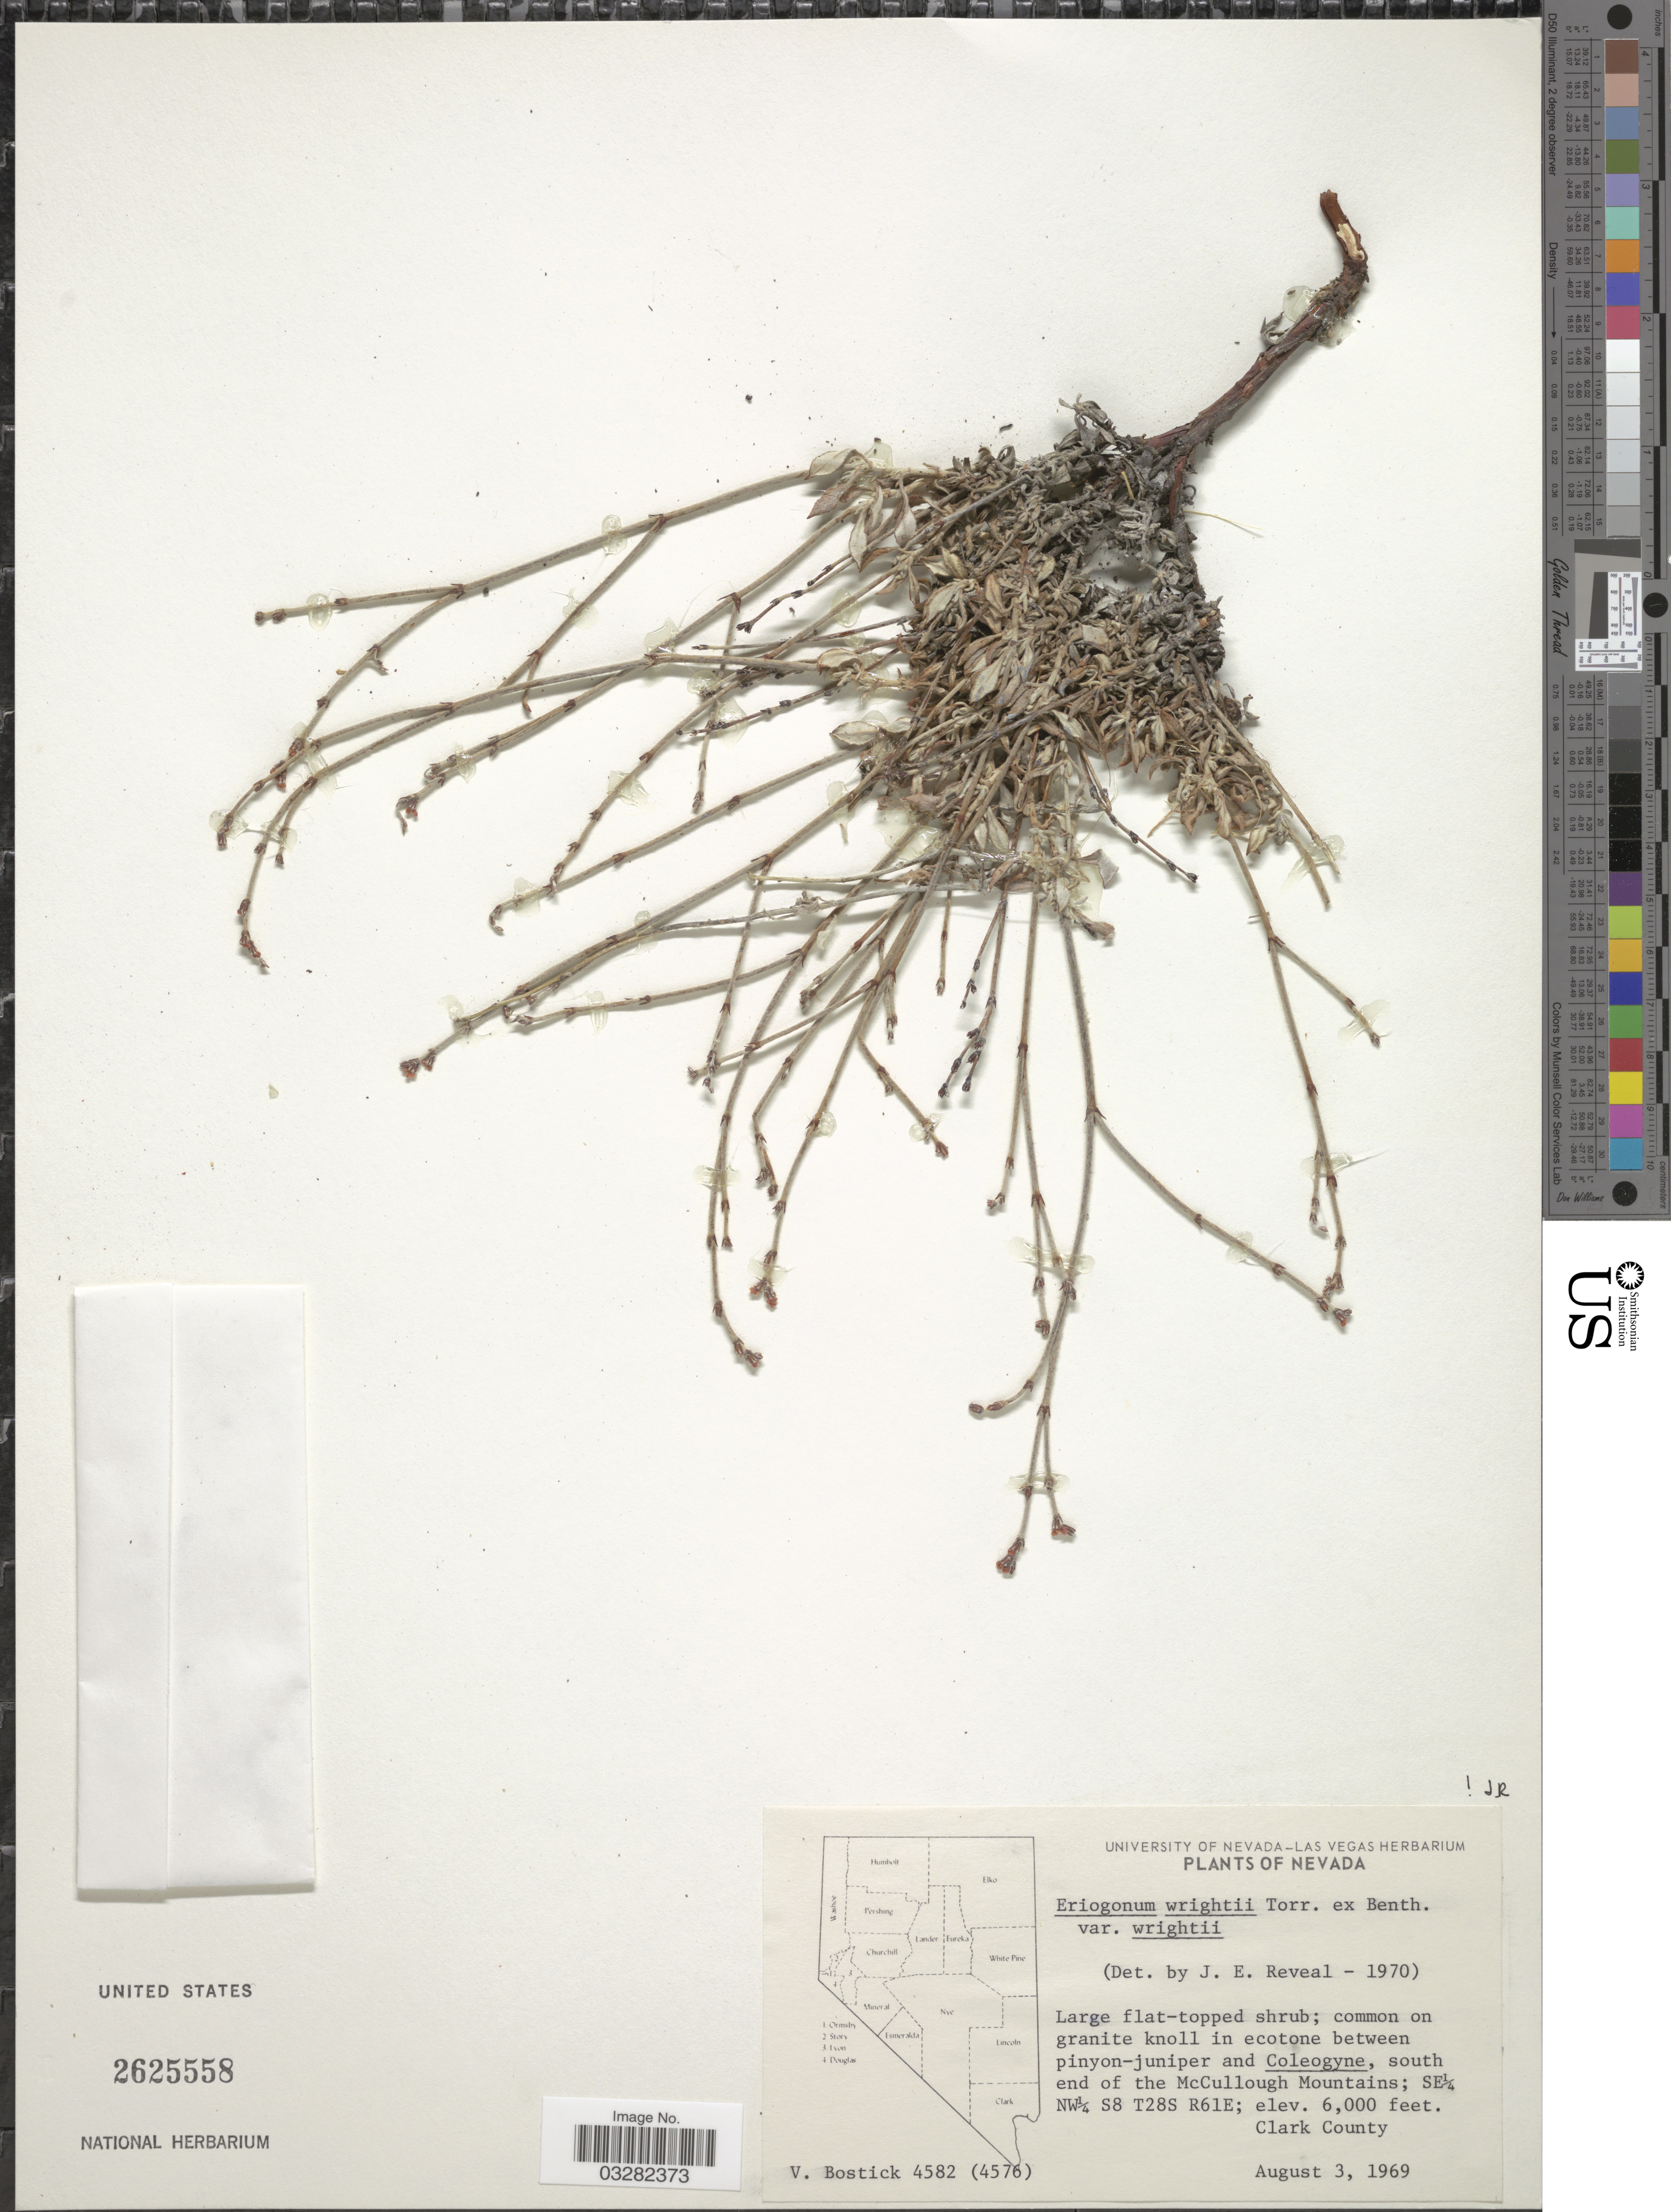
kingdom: Plantae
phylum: Tracheophyta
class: Magnoliopsida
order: Caryophyllales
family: Polygonaceae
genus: Eriogonum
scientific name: Eriogonum wrightii var. wrightii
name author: Torr. ex Benth.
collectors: V. Bostick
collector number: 4582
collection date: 1969-08-03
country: United States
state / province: Nevada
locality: South end of the McCullough Mountains; SE¼ NW¼ S8 T28S R61E. Clark County.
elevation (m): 1829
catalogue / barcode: US 2625558